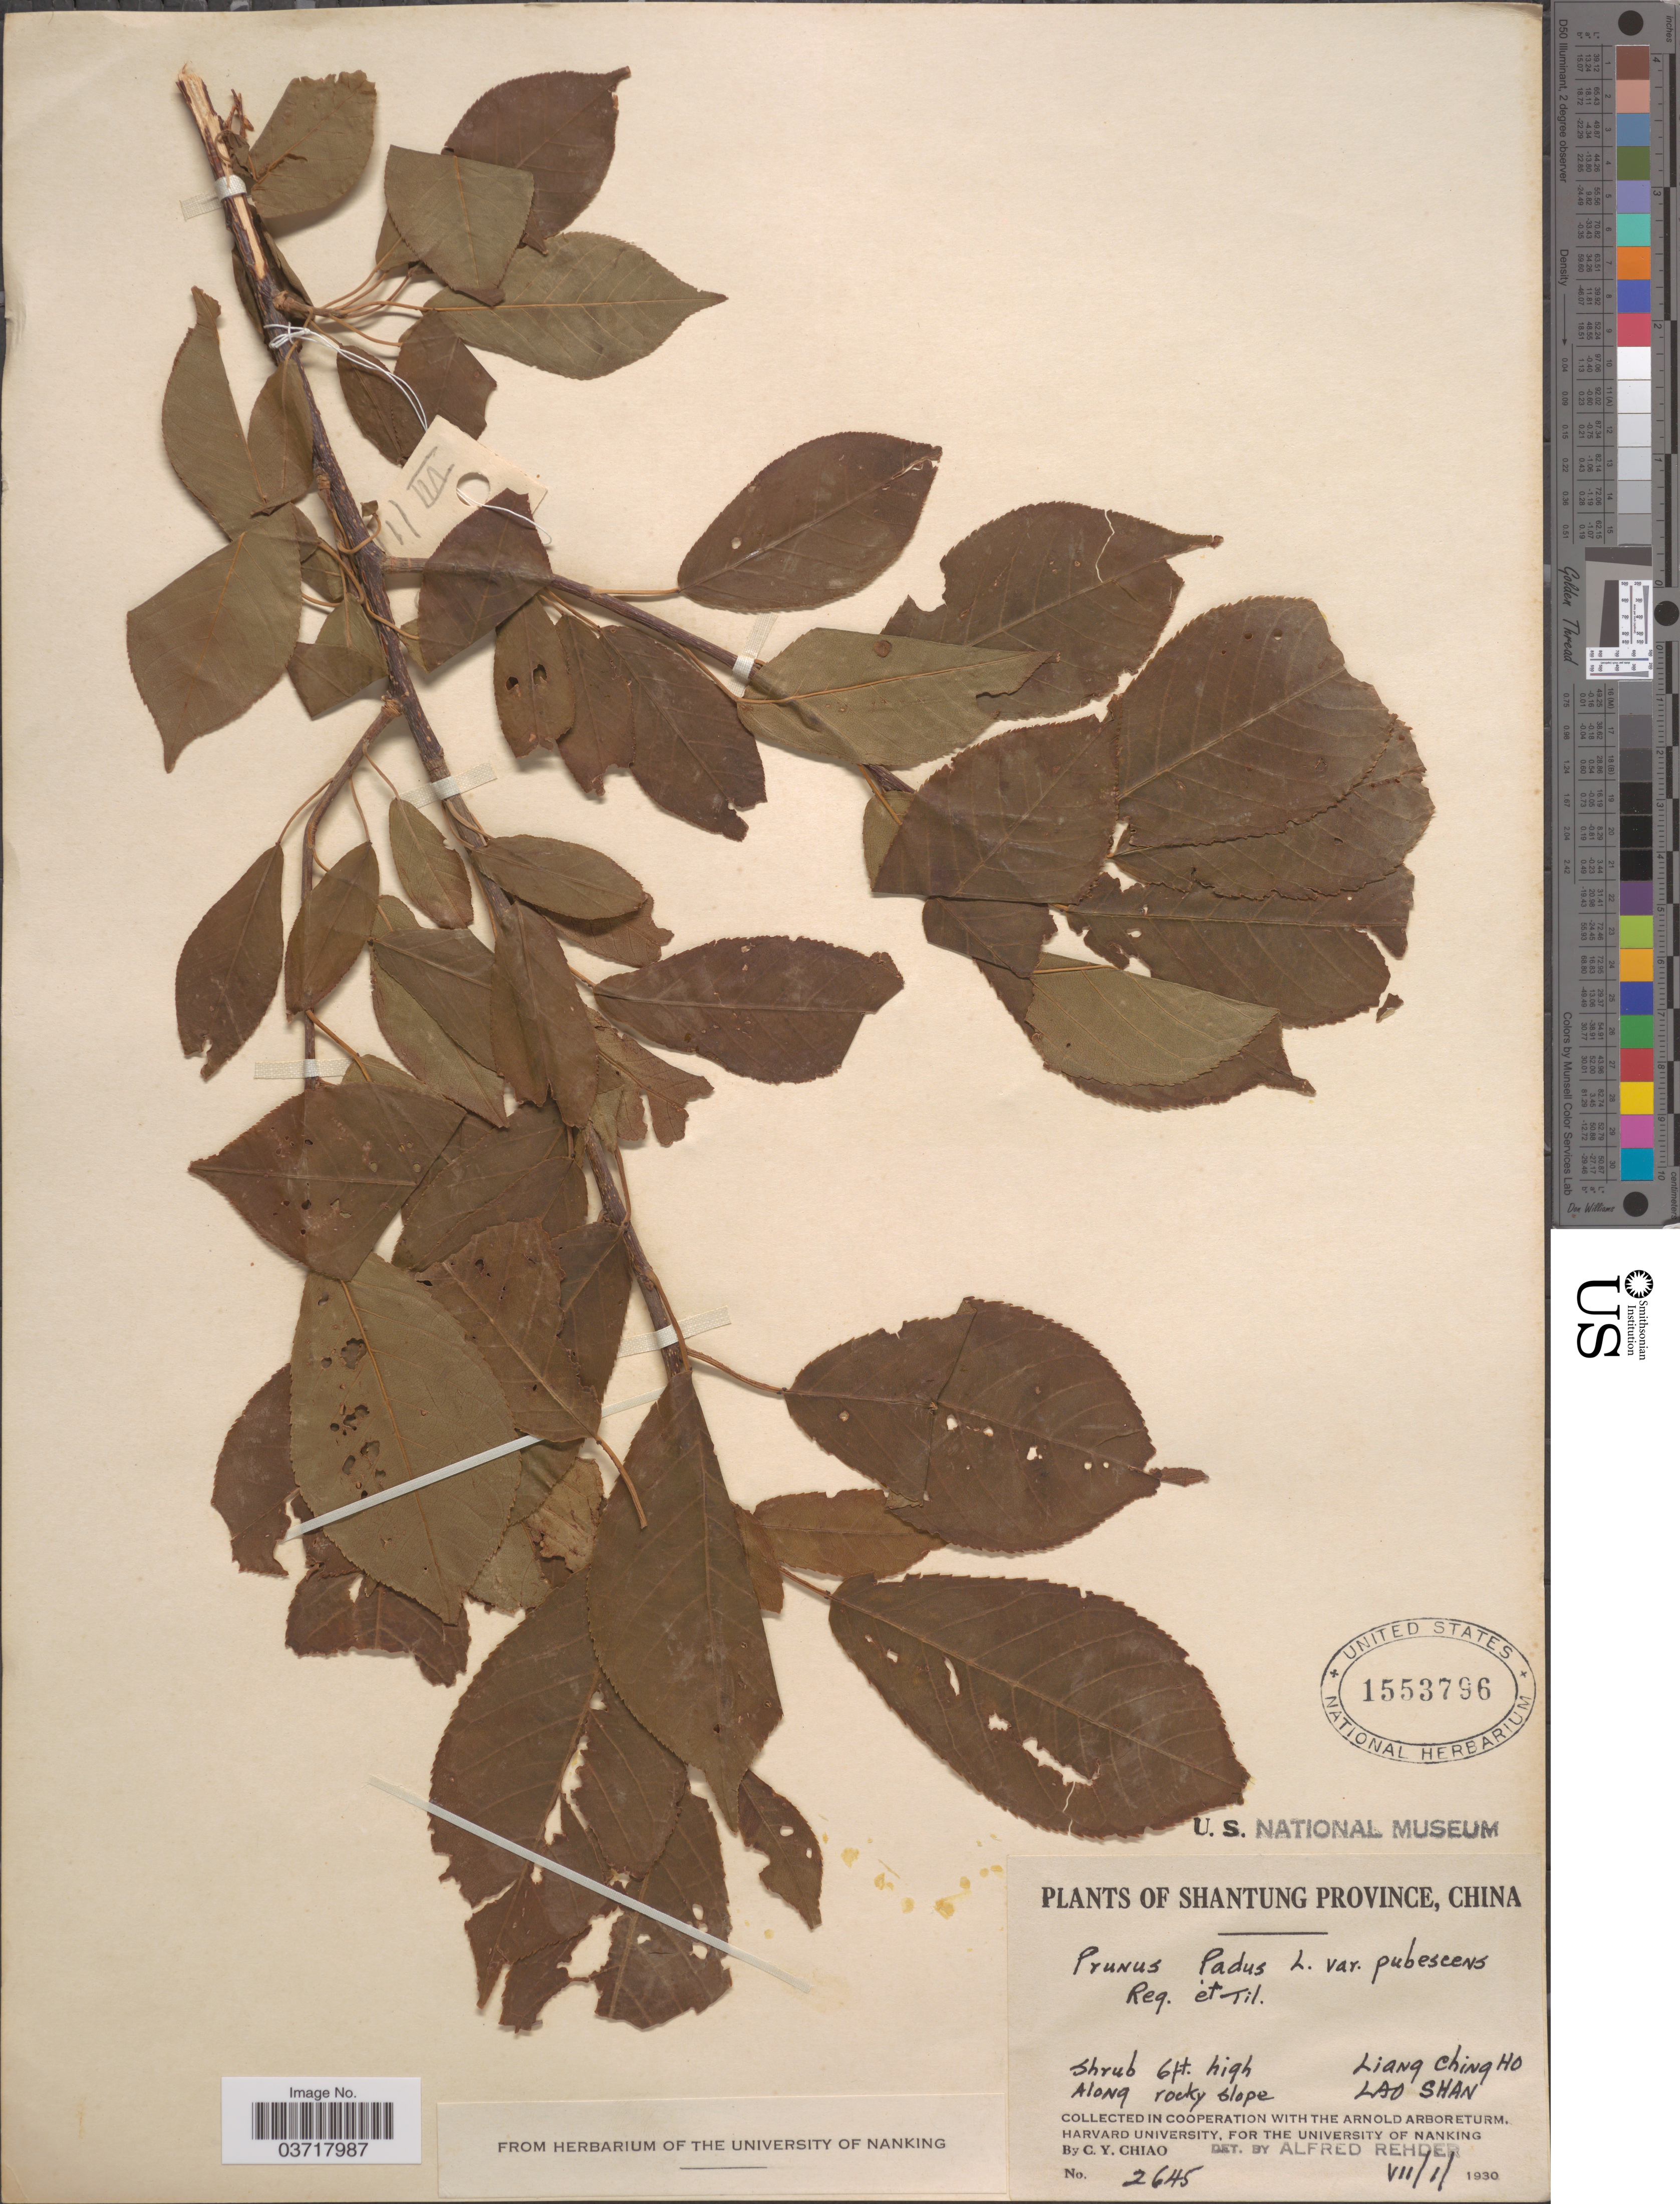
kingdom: Plantae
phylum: Tracheophyta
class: Magnoliopsida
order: Rosales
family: Rosaceae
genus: Prunus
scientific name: Prunus padus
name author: L.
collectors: C. Y. Chiao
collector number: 2645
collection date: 1930-07-01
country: China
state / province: Shandong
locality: Shantung Province. Liang Ching Ho. Lao Shan.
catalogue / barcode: US 1553796